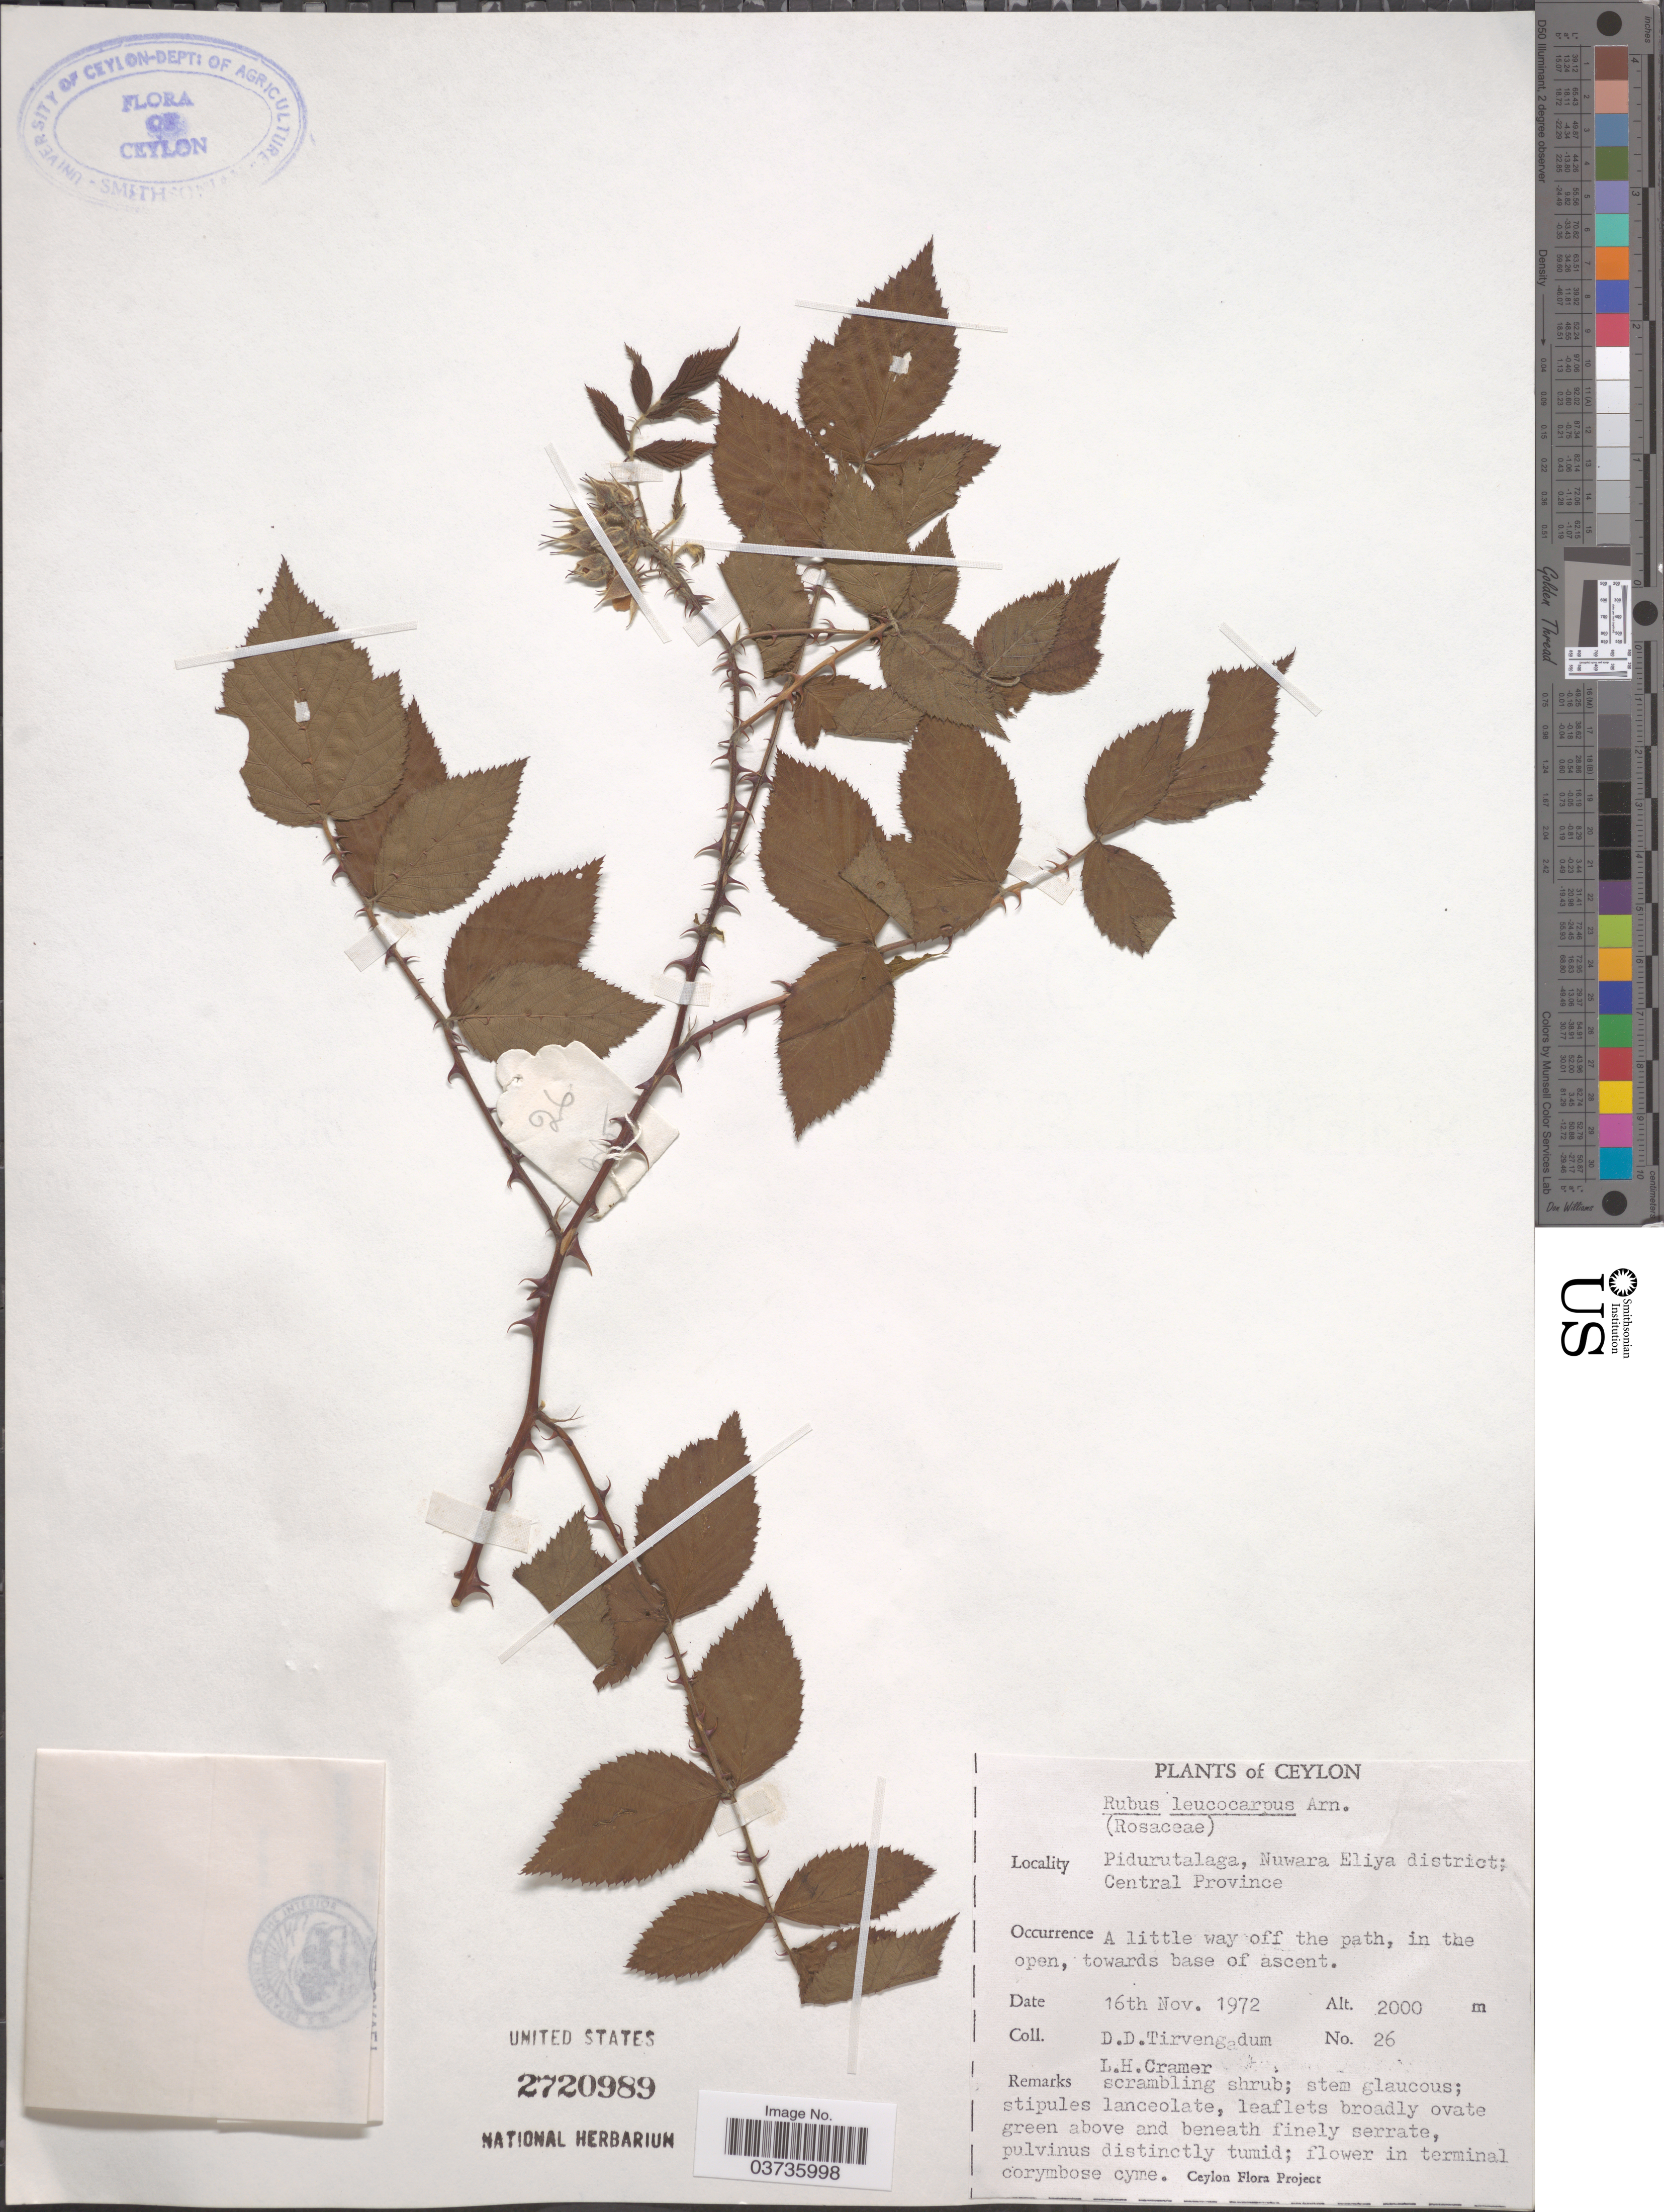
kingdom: Plantae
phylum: Tracheophyta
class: Magnoliopsida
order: Rosales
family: Rosaceae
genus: Rubus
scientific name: Rubus leucocarpus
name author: Arn.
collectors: D. Tirvengadum & L. H. Cramer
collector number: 26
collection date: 1972-11-16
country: Sri Lanka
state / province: Central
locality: Ceylon. Pidurutalaga, Nuwara Eliya district.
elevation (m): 2000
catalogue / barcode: US 2720989